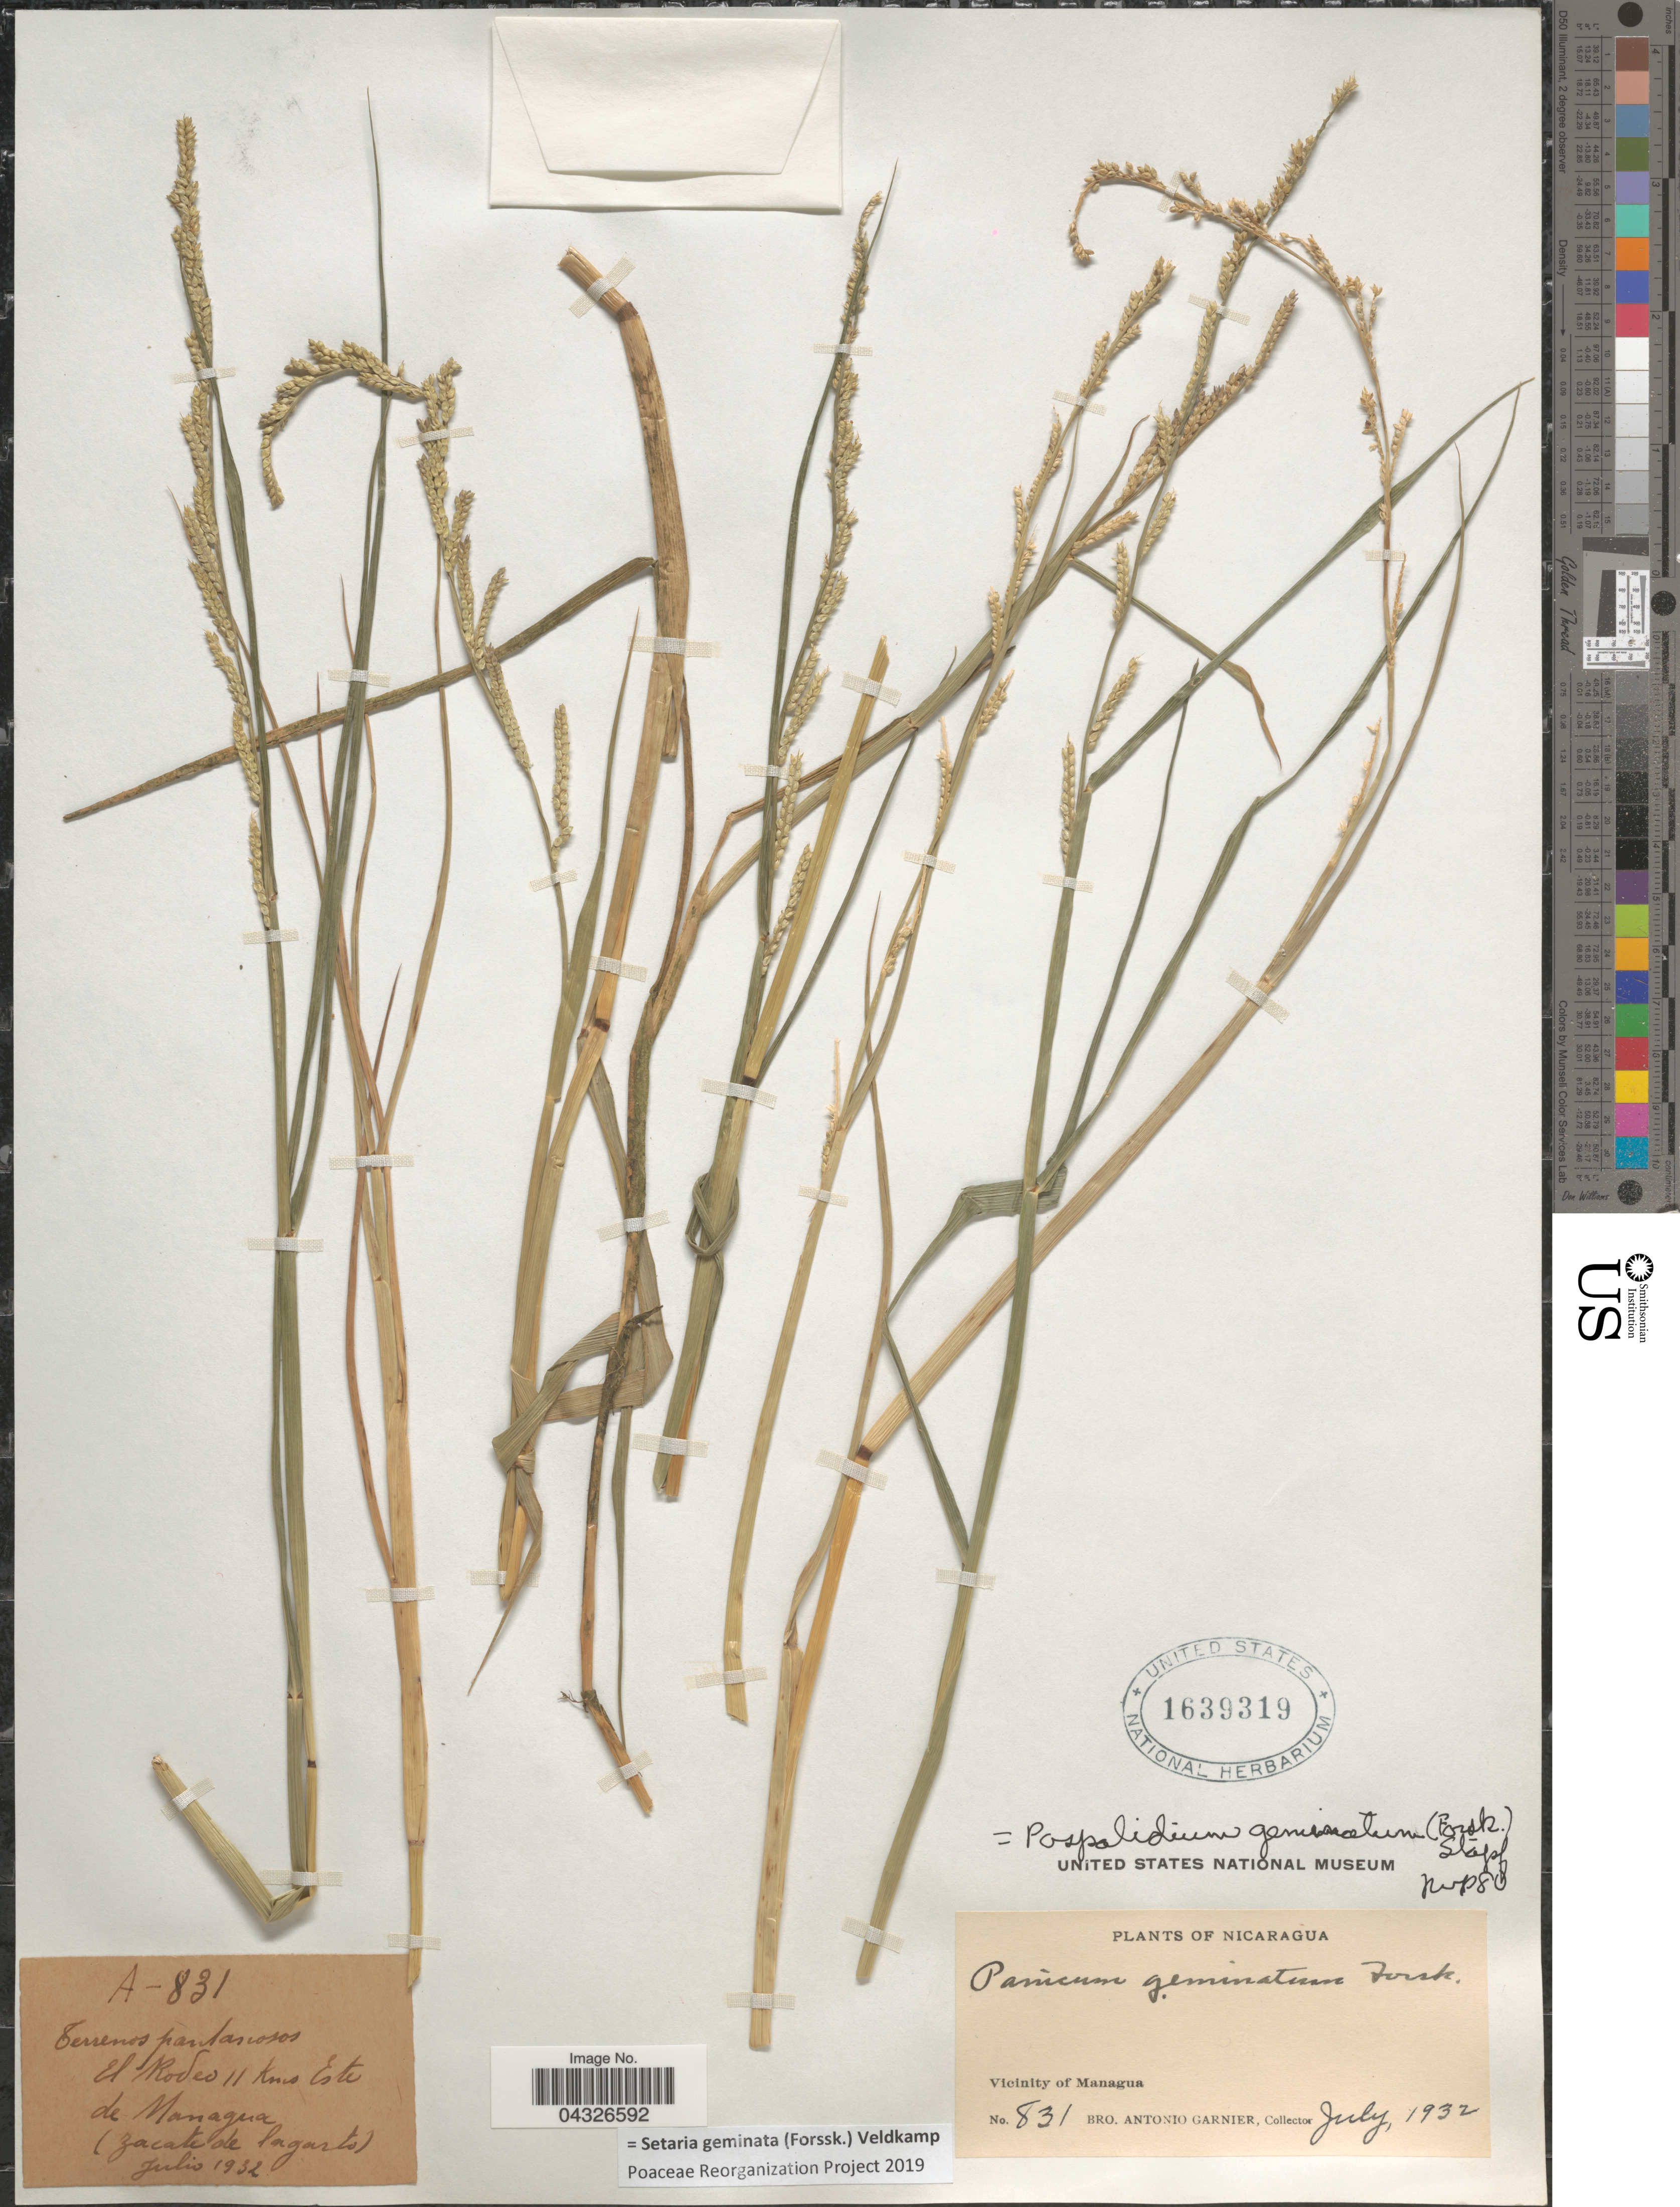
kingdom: Plantae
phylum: Tracheophyta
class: Liliopsida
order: Poales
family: Poaceae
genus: Setaria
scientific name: Setaria geminata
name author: (Forssk.) Veldkamp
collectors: Bro. A. Garnier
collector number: A-831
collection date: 1932-07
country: Nicaragua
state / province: Managua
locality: El Rodeo 11 Kms Este de Managua (zacate de lagarto). Vicinity of Managua.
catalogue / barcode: US 1639319